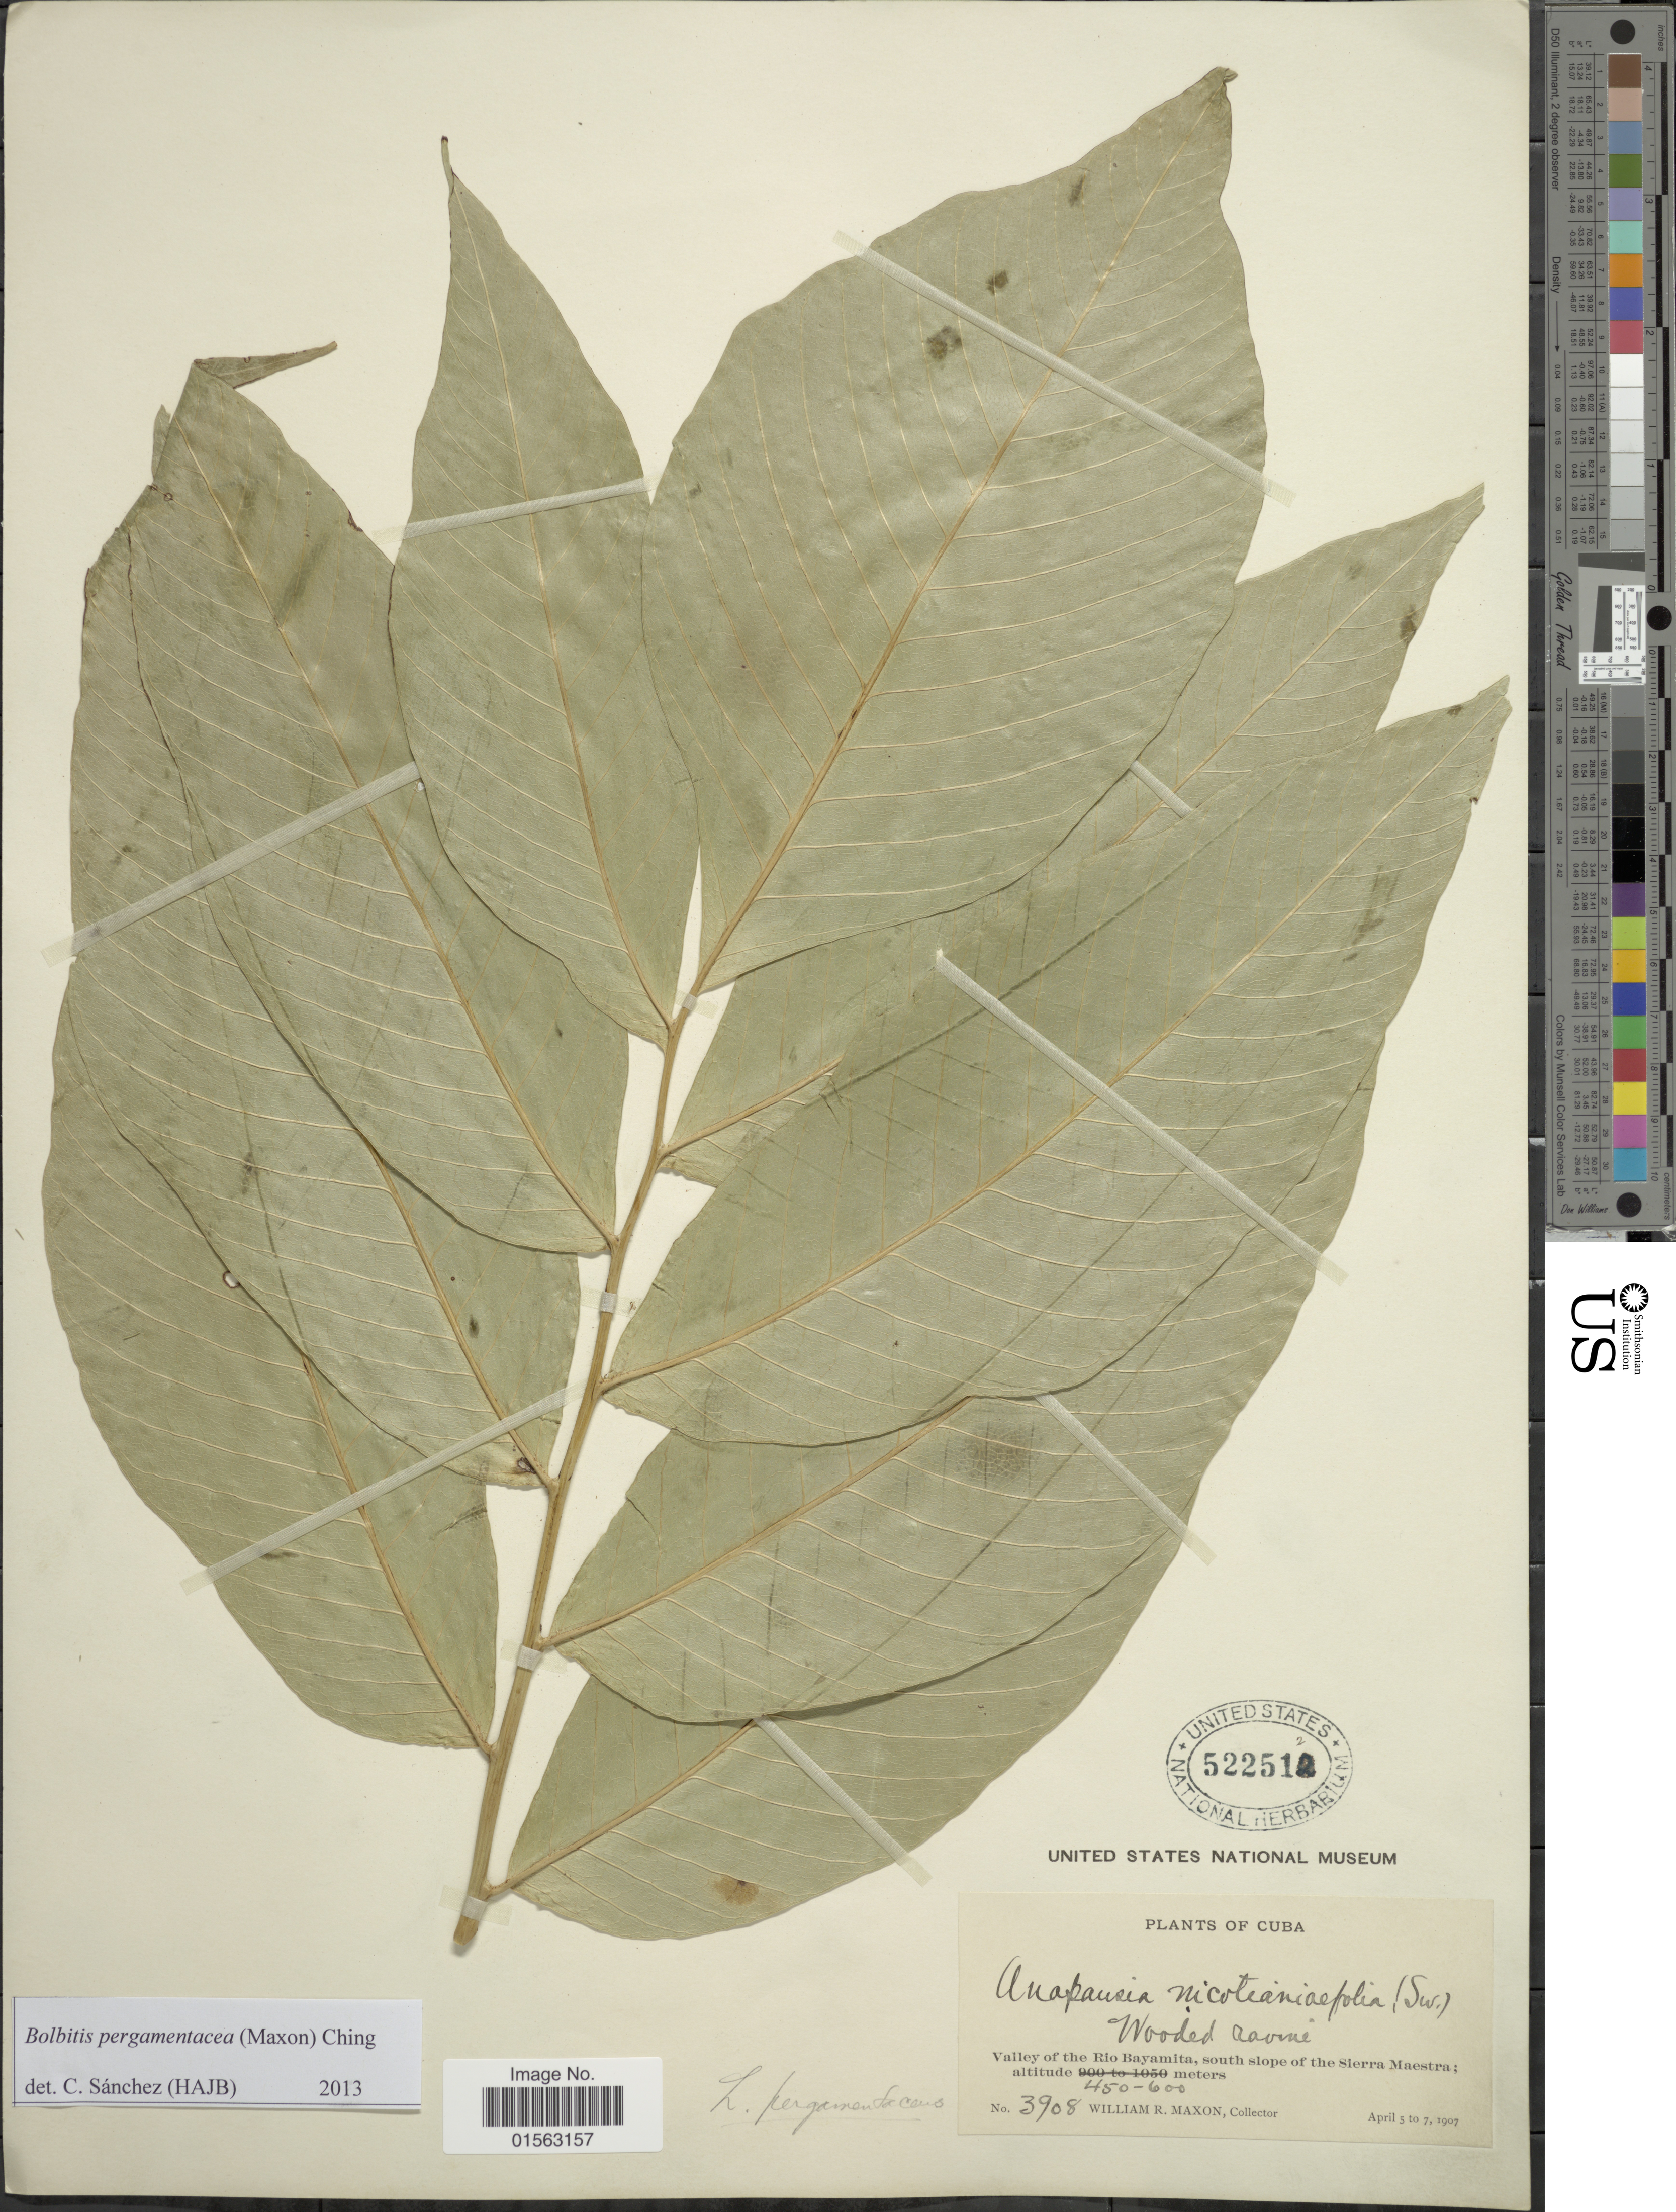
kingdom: Plantae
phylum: Tracheophyta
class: Polypodiopsida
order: Polypodiales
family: Dryopteridaceae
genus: Mickelia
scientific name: Mickelia pergamentacea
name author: (Maxon) R.C. Moran et al.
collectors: W. R. Maxon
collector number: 3908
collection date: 1907-04-05/1907-04-07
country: Cuba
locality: Cuba, wooded ravine, Valley of the Rio Bayamita, south slope of the Sierra Maestra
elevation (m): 450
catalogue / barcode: US 522512